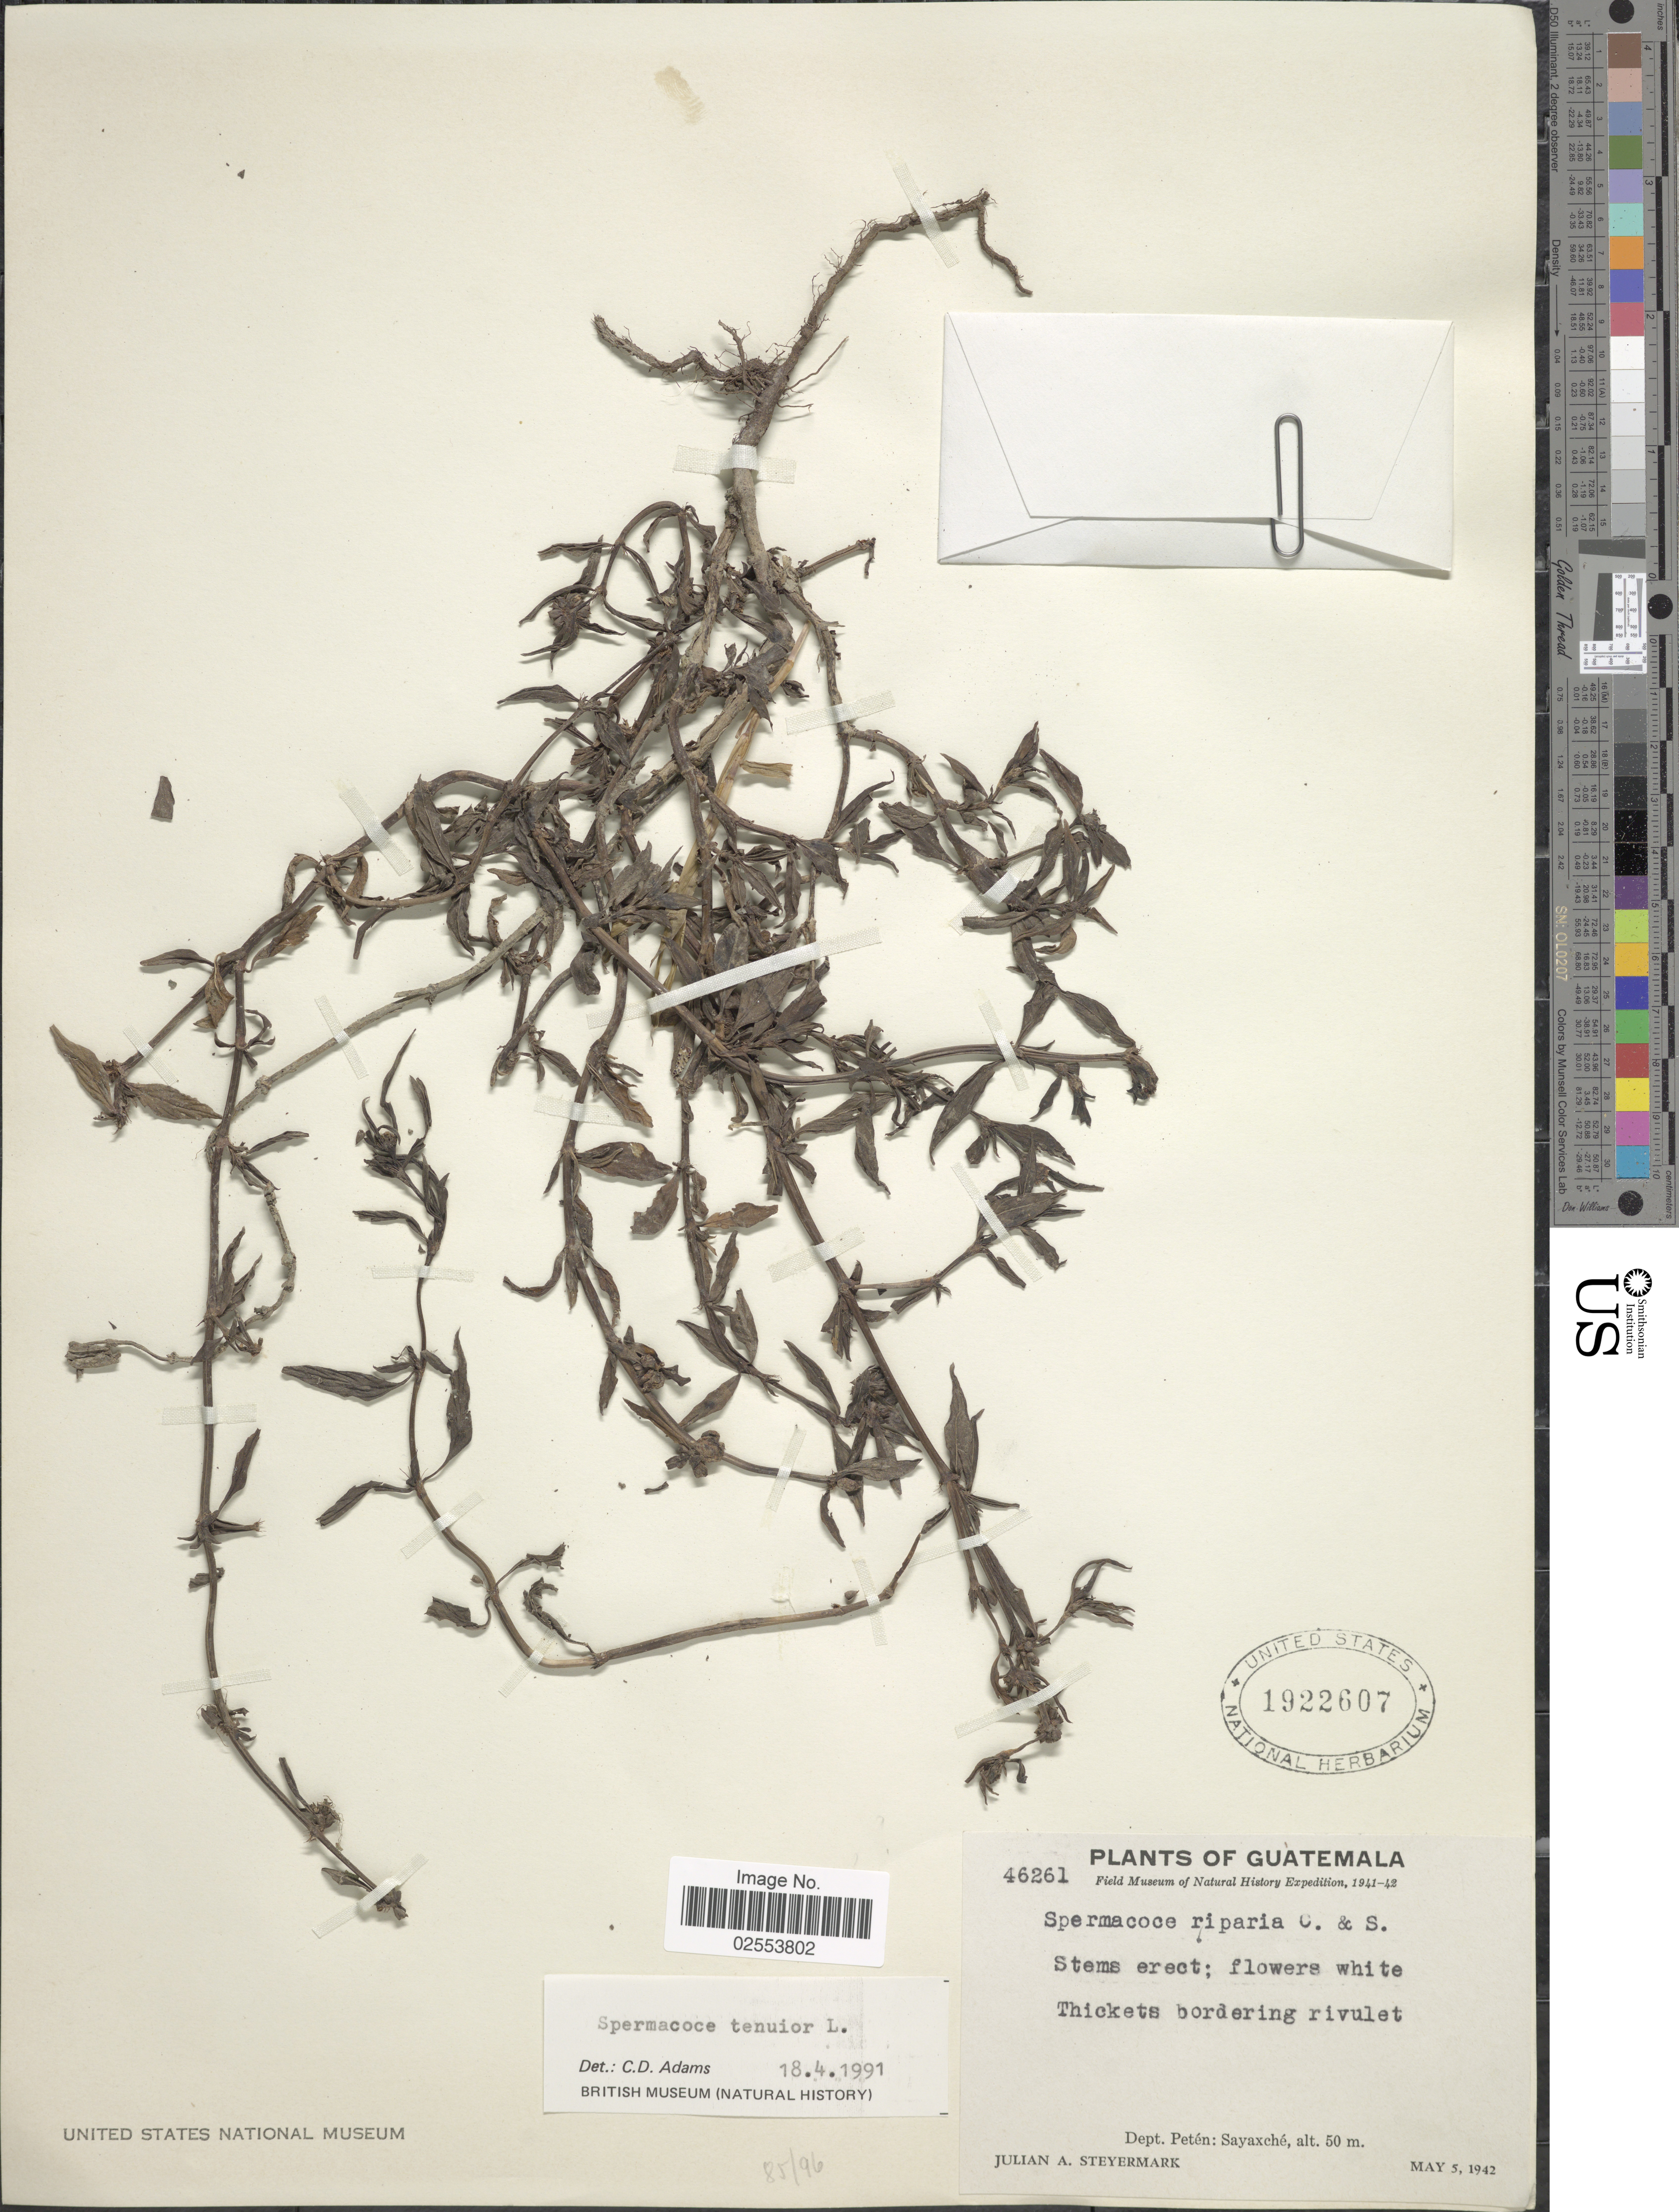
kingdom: Plantae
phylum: Tracheophyta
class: Magnoliopsida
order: Gentianales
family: Rubiaceae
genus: Spermacoce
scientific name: Spermacoce tenuior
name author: L.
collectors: J. Steyermark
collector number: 46261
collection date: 1942-05-05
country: Guatemala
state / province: El Petén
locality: Thickets bordering rivulet, Dept. Peten: Sayaxche.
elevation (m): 50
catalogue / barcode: US 1922607